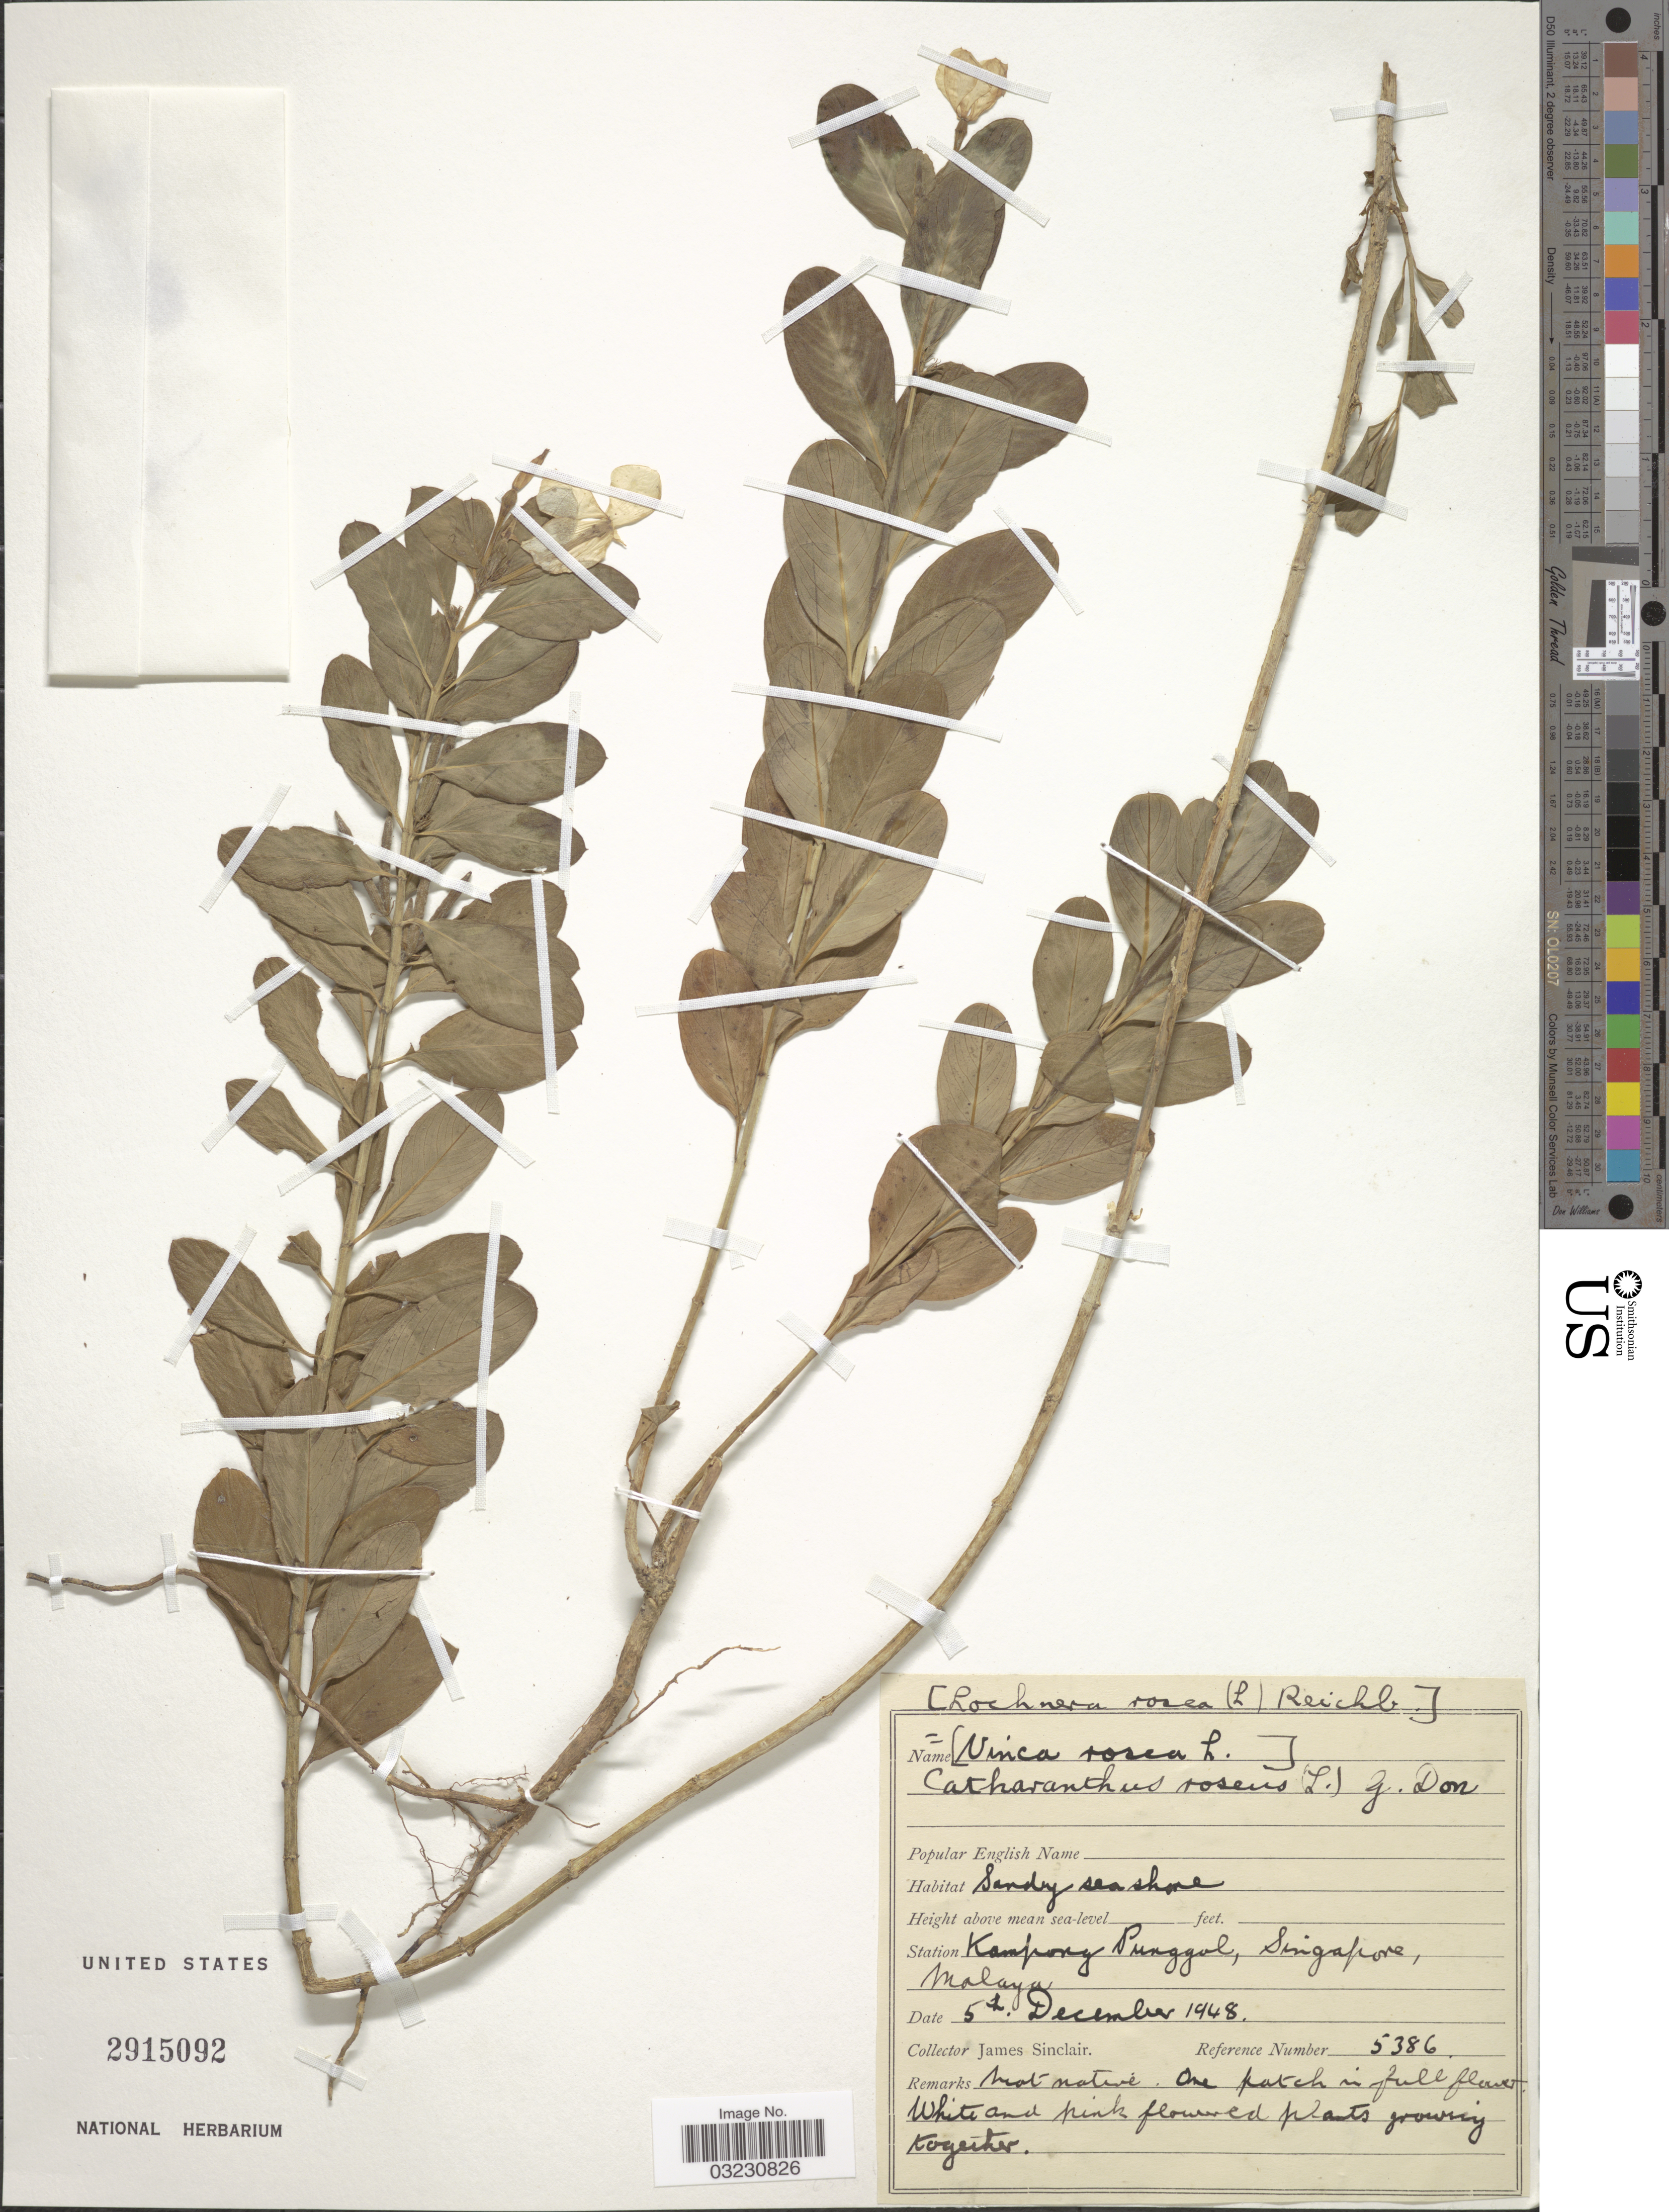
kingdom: Plantae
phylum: Tracheophyta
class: Magnoliopsida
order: Gentianales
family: Apocynaceae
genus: Catharanthus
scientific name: Catharanthus roseus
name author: (L.) G. Don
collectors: J. Sinclair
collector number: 5386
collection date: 1948-12-05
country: Singapore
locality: Station Kampong Punggal, Malaya.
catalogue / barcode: US 2915092